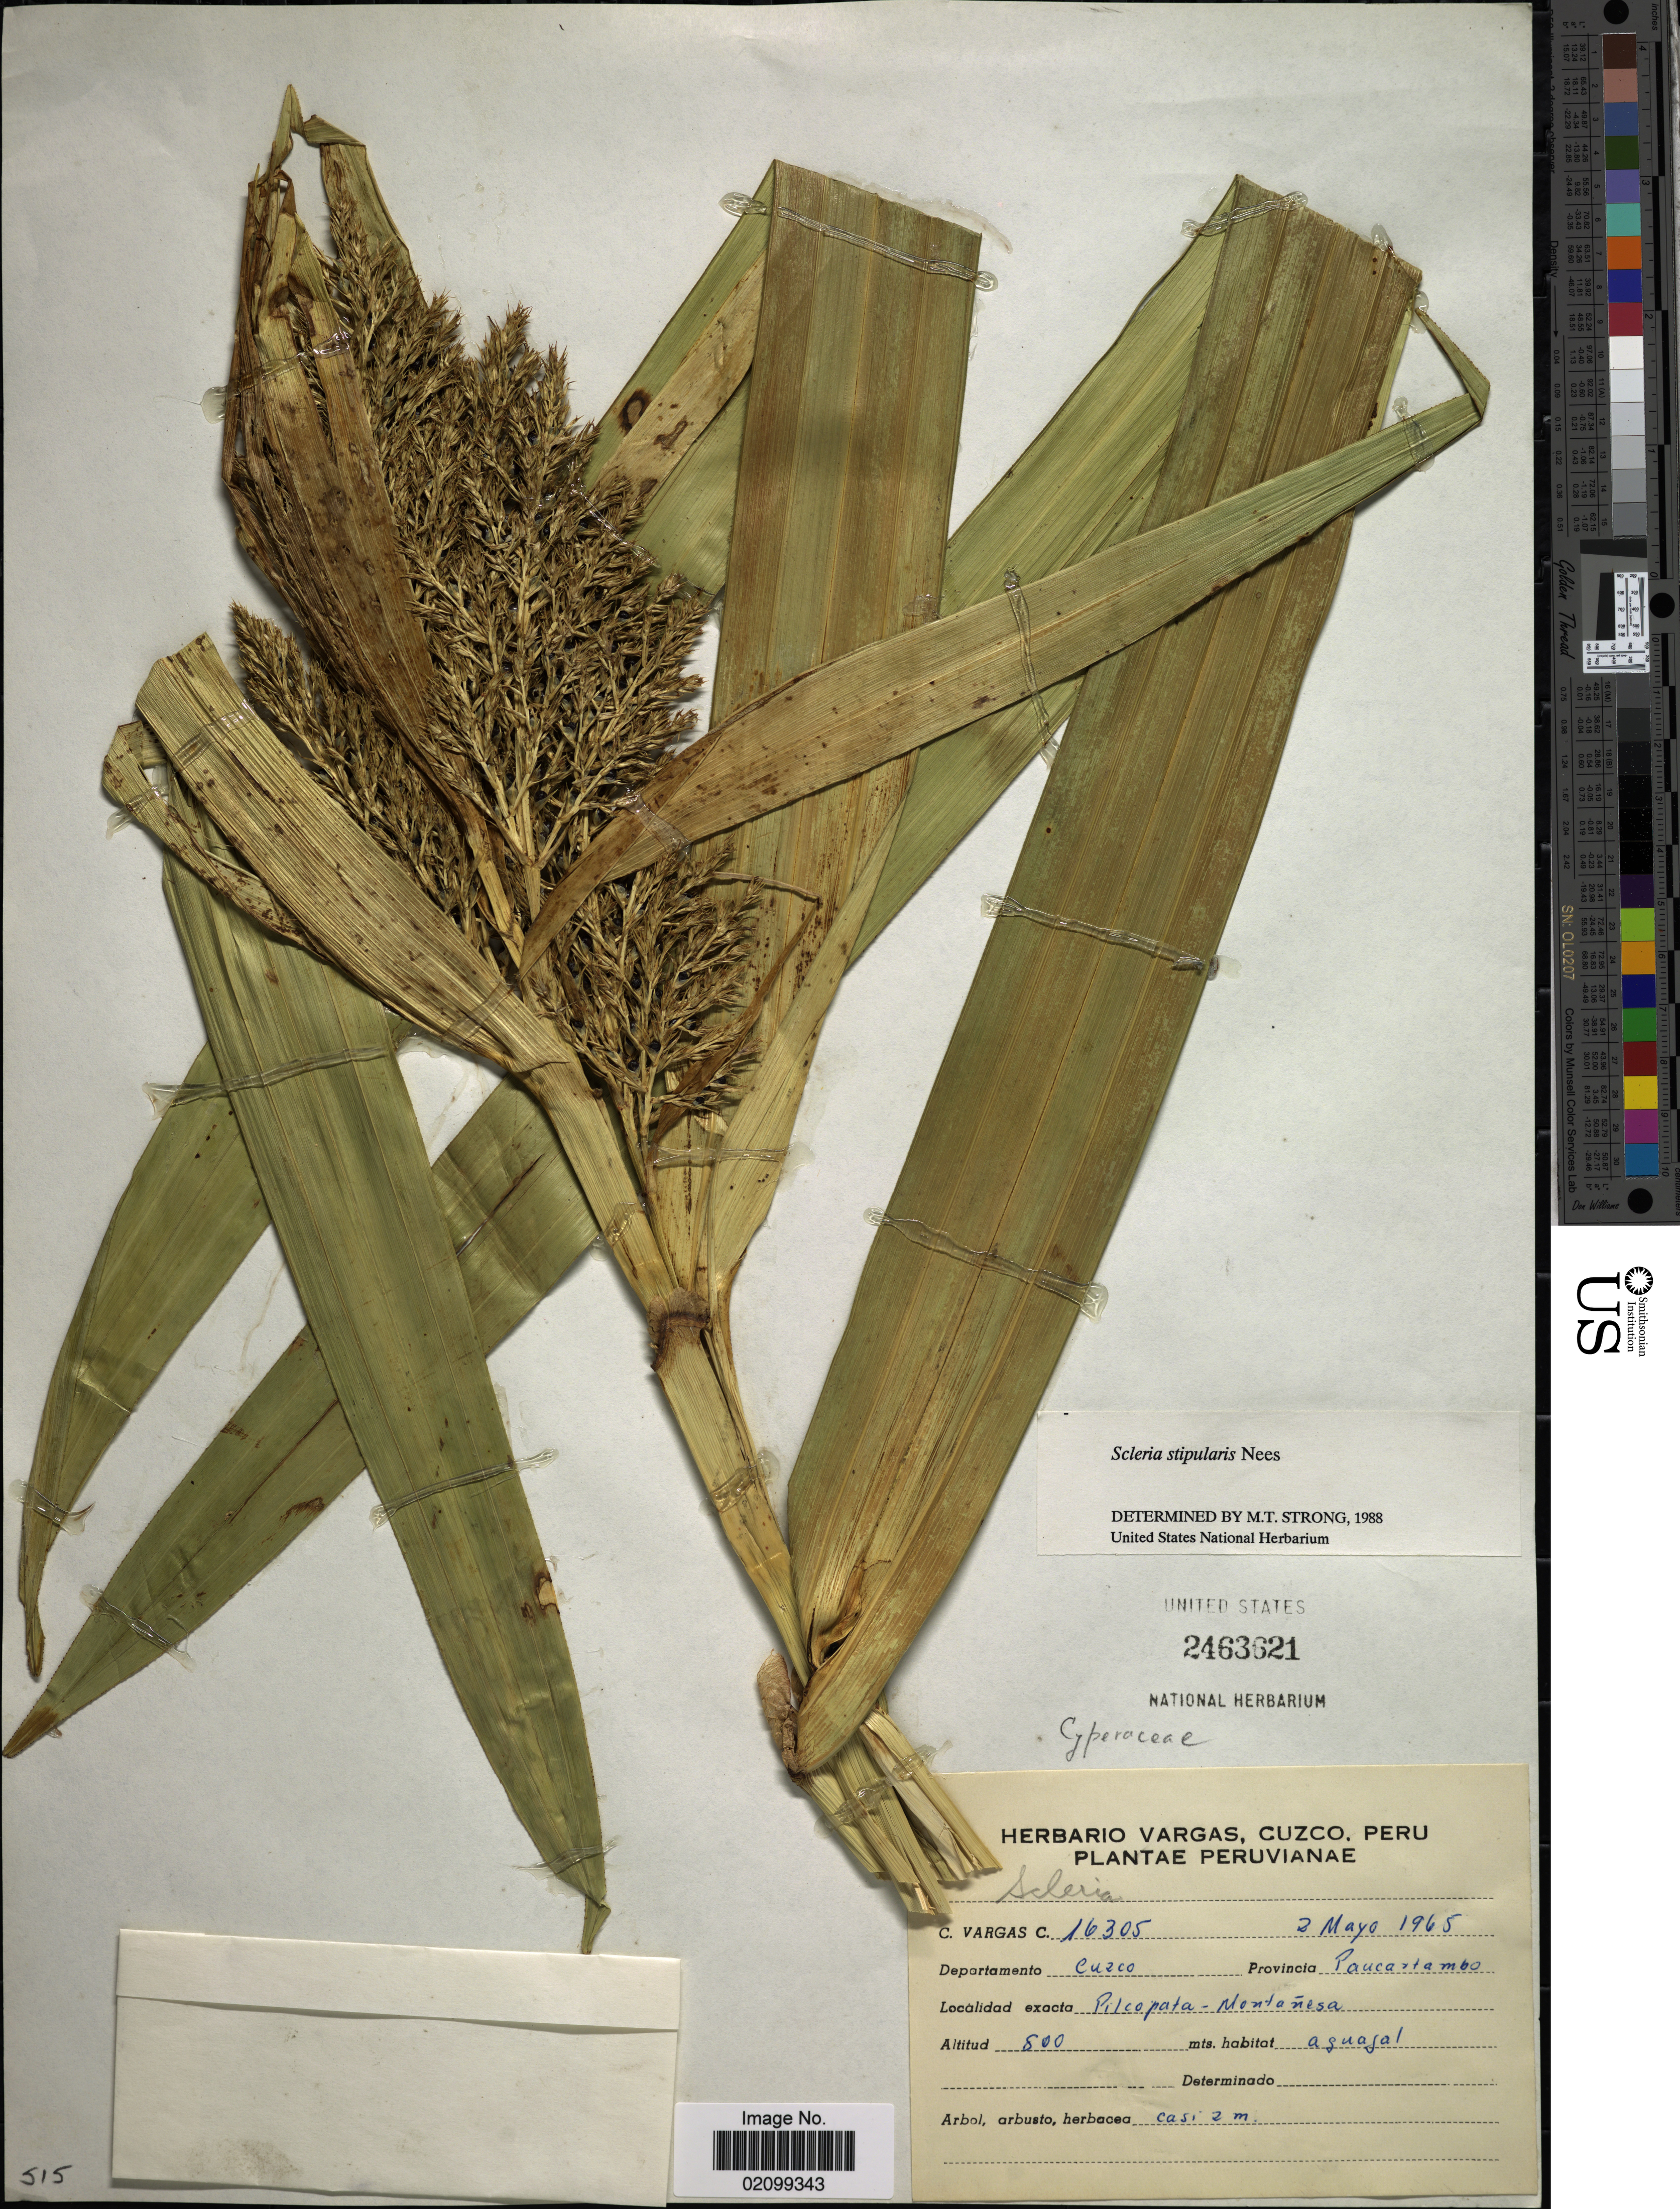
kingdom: Plantae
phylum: Tracheophyta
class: Liliopsida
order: Poales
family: Cyperaceae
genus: Scleria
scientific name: Scleria stipularis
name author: Nees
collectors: C. Vargas Calderón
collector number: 16305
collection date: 1965-05-02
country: Peru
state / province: Cusco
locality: Provincia Paucartambo, Pilcopata-Montanesa.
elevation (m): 800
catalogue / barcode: US 2463621